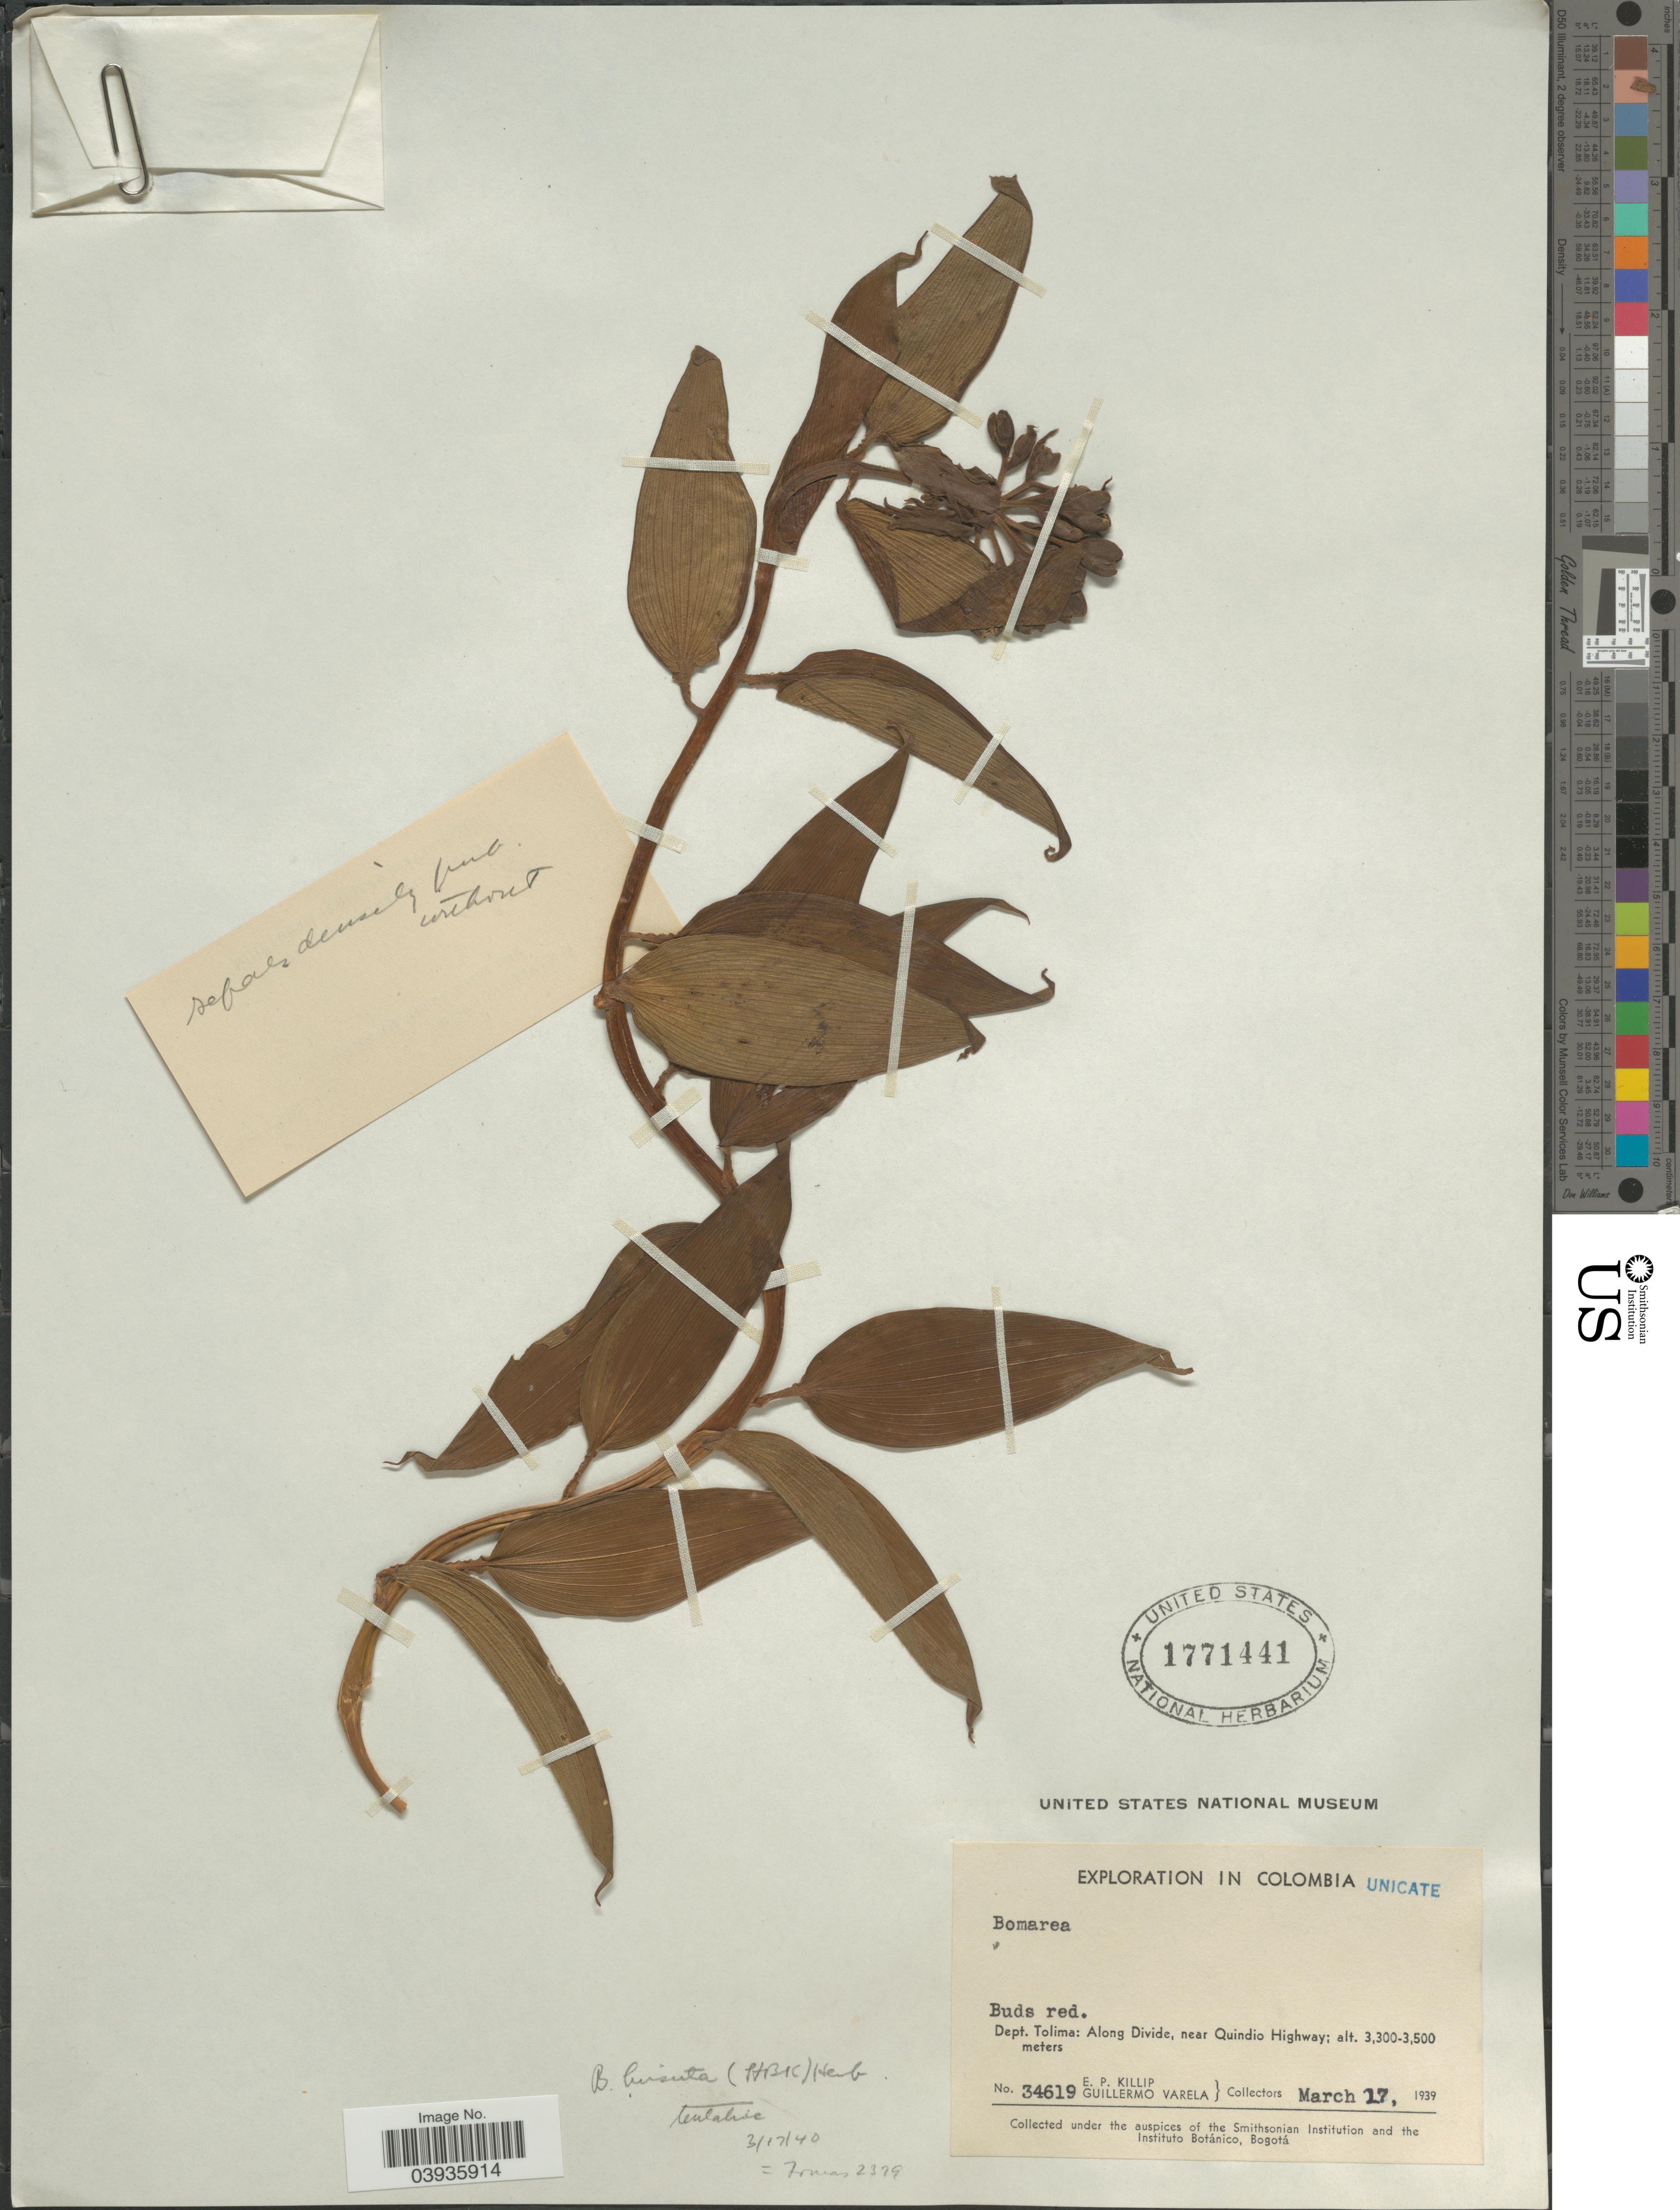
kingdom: Plantae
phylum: Tracheophyta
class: Liliopsida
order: Liliales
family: Alstroemeriaceae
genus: Bomarea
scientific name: Bomarea hirsuta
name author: (Kunth) Herb.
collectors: E. P. Killip & G. Varela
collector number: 34619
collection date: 1939-03-17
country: Colombia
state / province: Tolima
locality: Dept. Tolima: Along Divide, near Quindio Highway.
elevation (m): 3300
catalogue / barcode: US 1771441